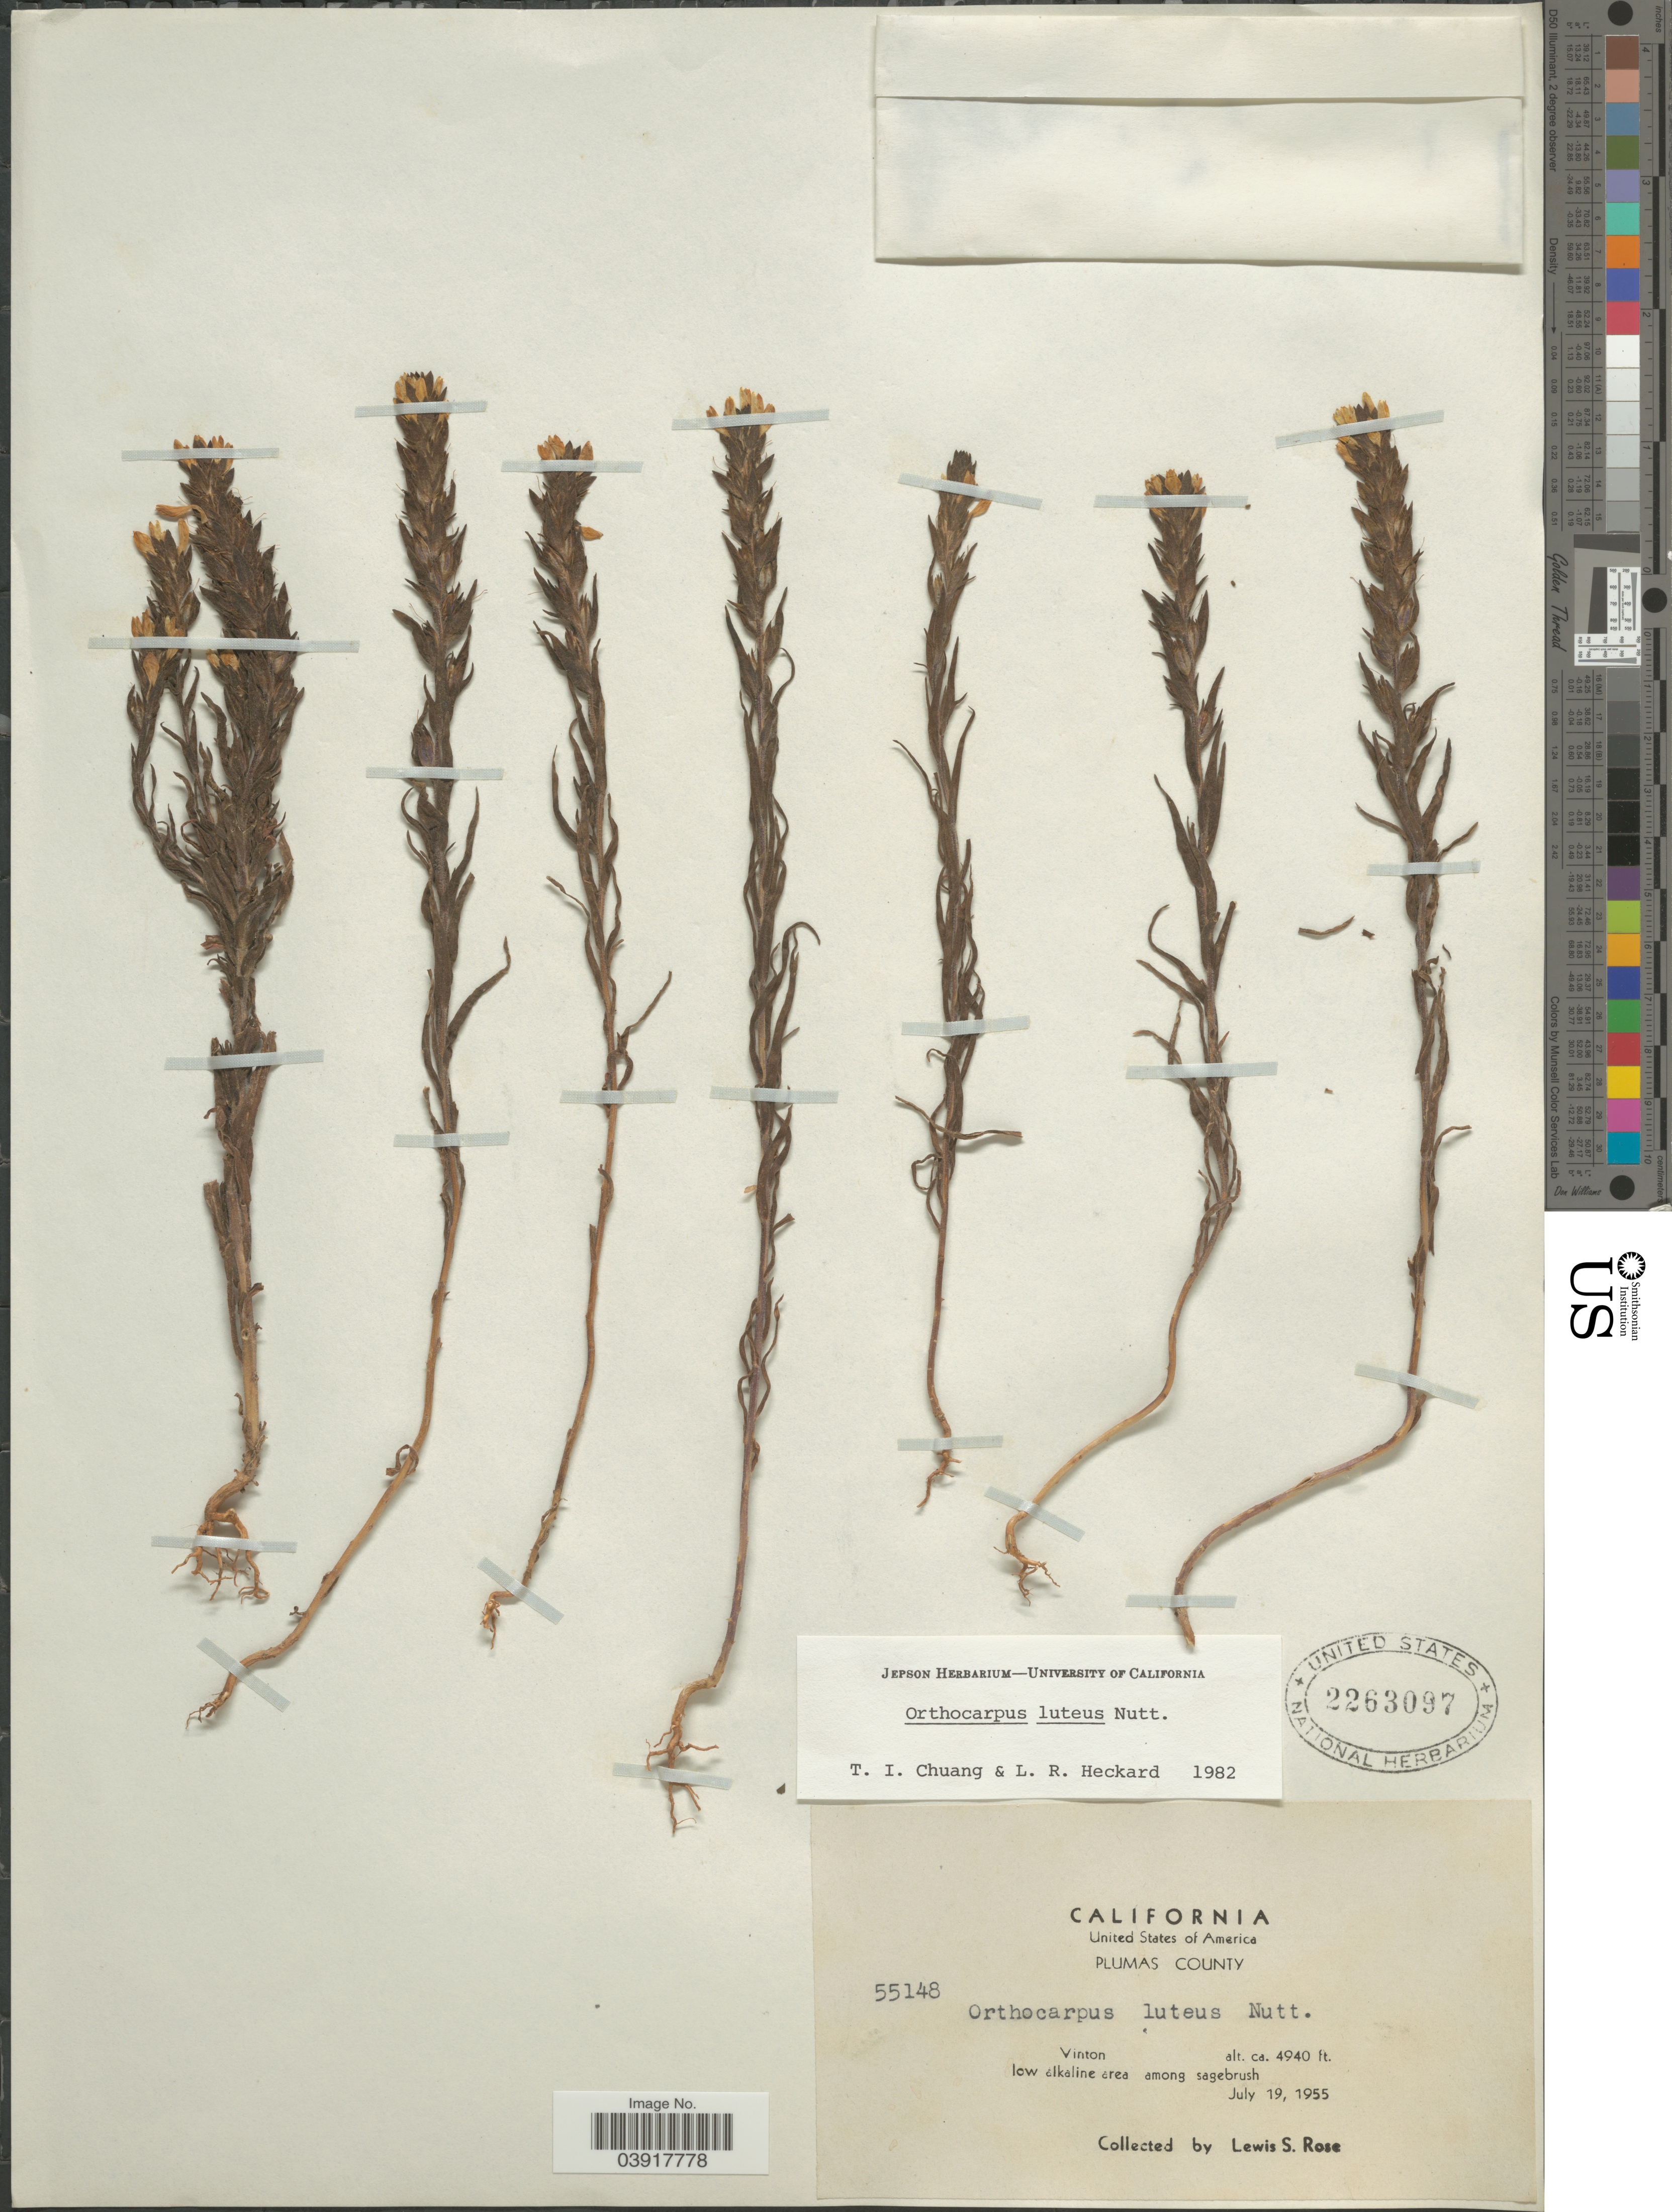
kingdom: Plantae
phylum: Tracheophyta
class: Magnoliopsida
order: Lamiales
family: Orobanchaceae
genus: Orthocarpus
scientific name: Orthocarpus luteus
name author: Nutt.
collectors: L. S. Rose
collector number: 55148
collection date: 1955-07-19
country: United States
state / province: California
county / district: Plumas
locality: Plumas County. Vinton.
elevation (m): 1506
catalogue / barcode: US 2263097